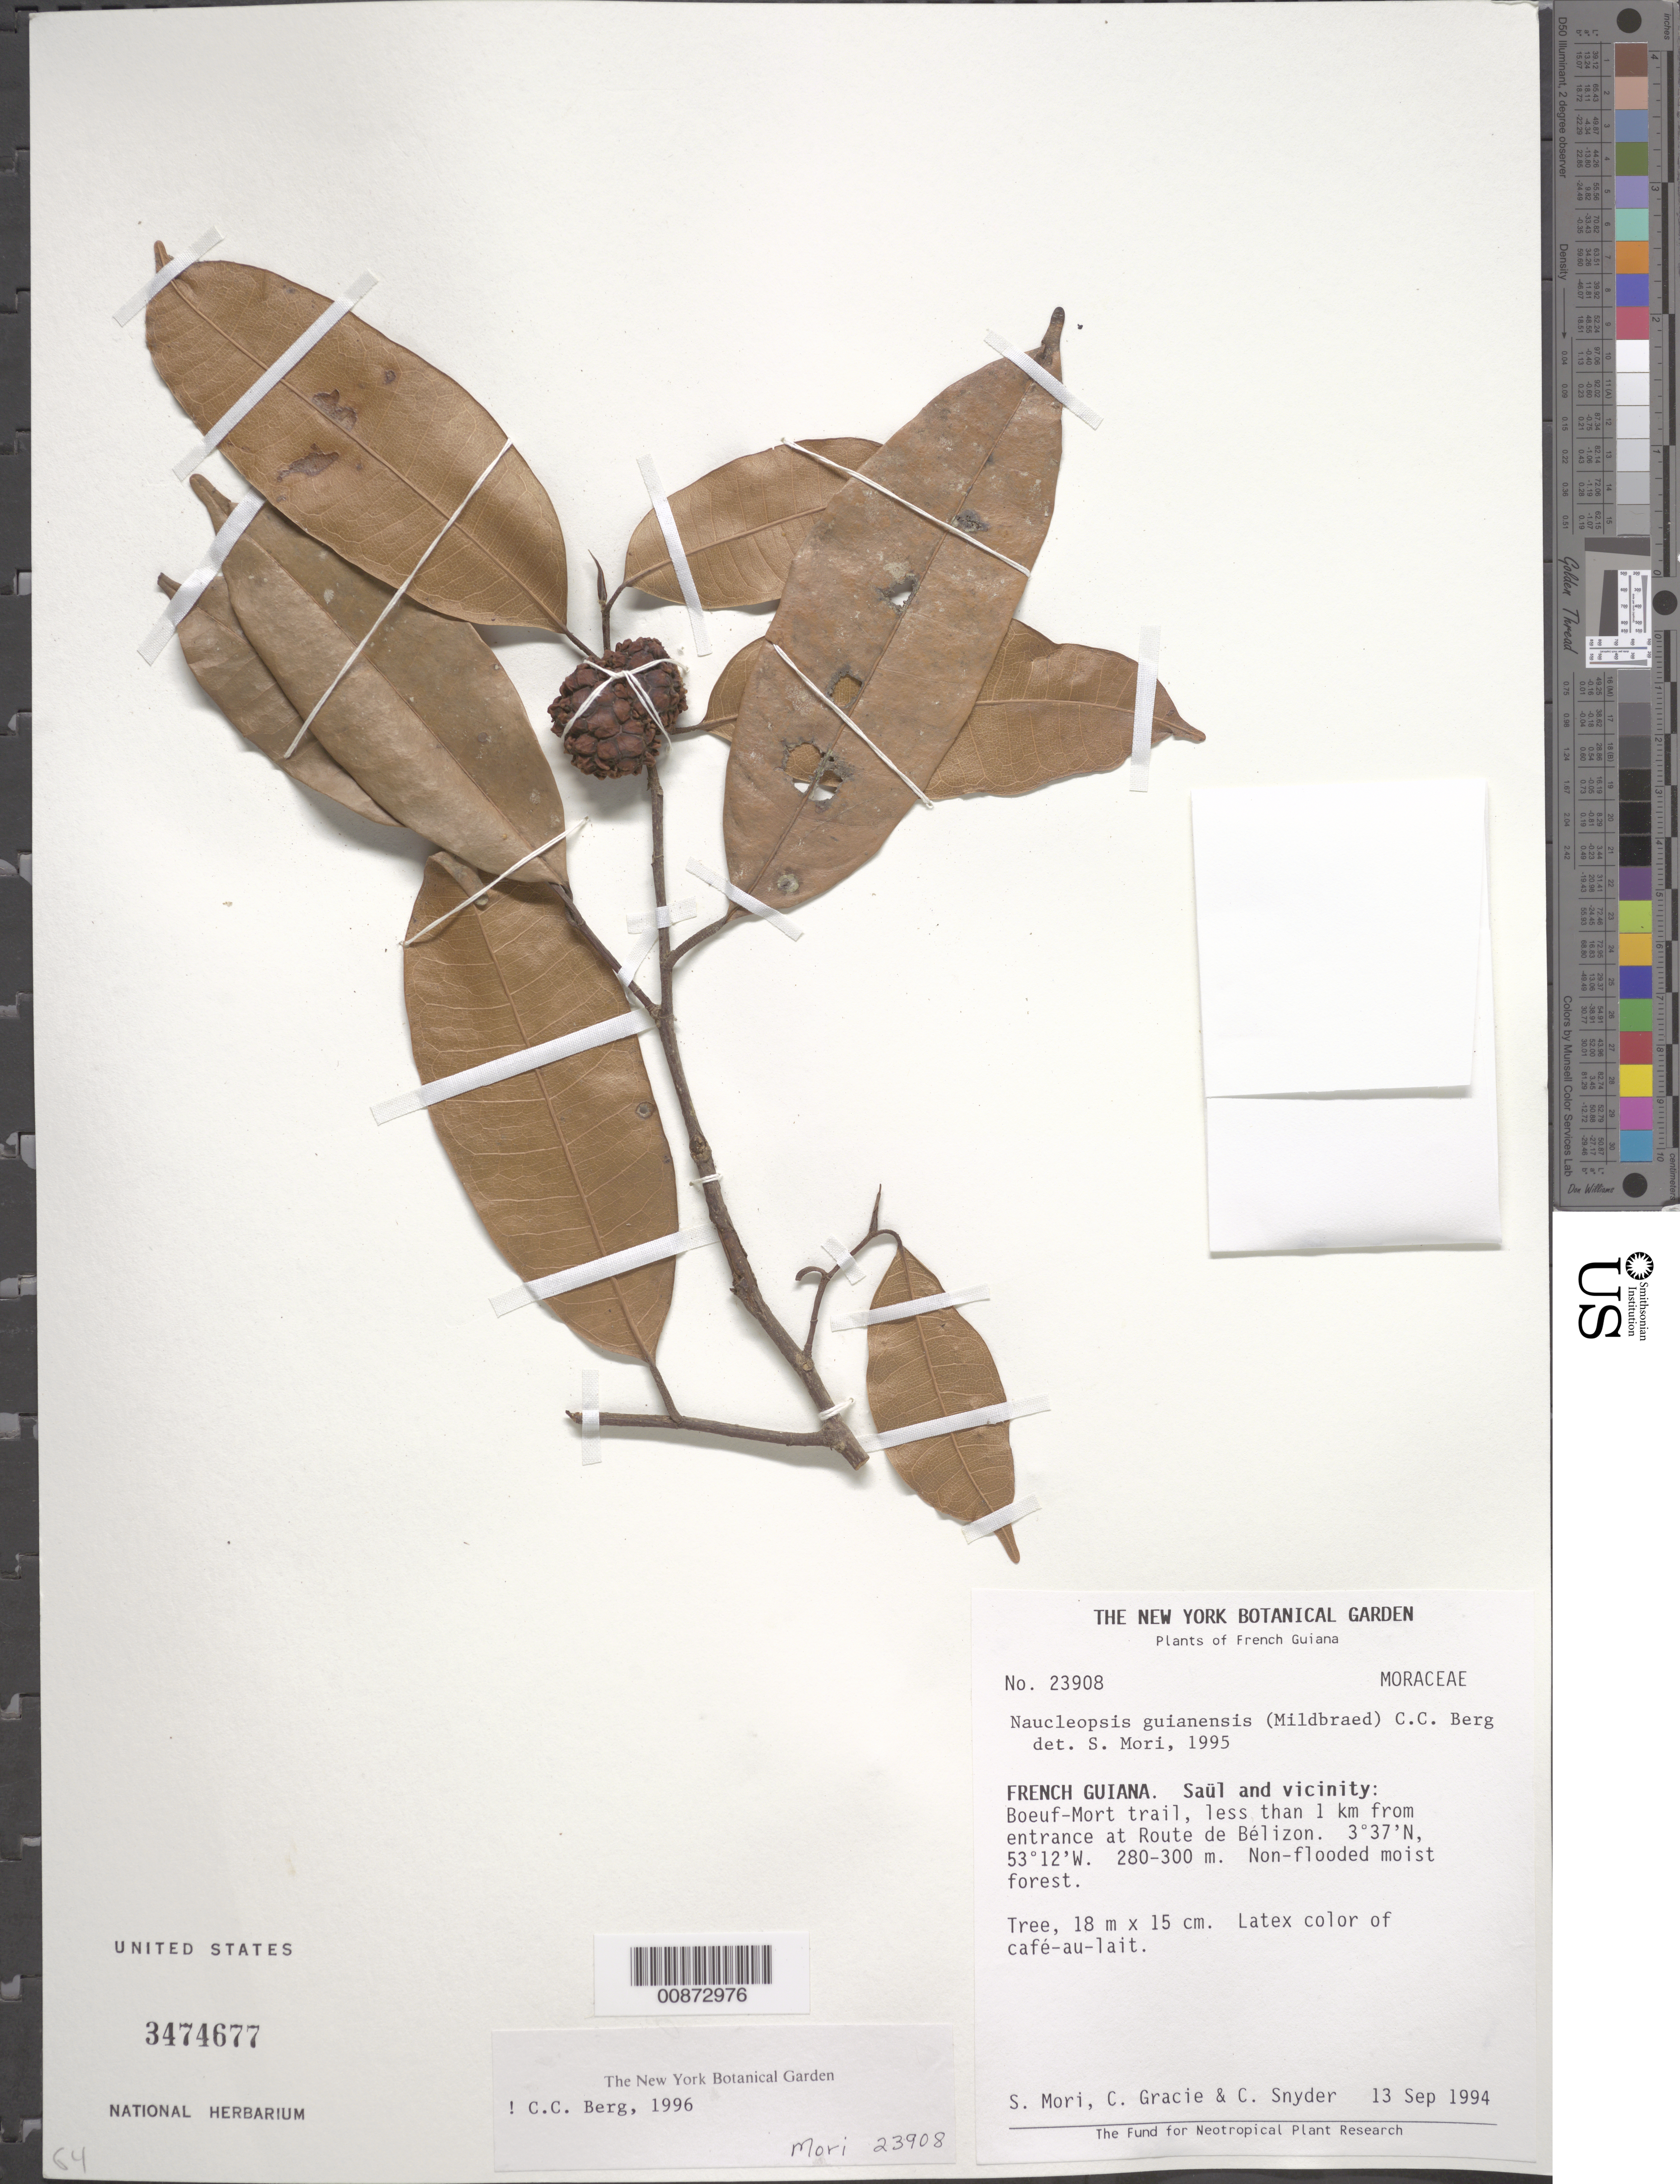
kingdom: Plantae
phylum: Tracheophyta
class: Magnoliopsida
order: Rosales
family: Moraceae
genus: Naucleopsis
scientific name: Naucleopsis guianensis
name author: (Mildbr.) C.C. Berg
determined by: Mori, Scott A.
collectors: S. Mori, C. A. Gracie & C. Snyder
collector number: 23908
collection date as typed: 13-Sep-94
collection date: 1994-09-13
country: French Guiana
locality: Saül and vic., Boeuf-Mort trail, less than l km from, entrance at Route de Belizon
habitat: Non-flooded moist forest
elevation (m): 280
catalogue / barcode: US 3474677